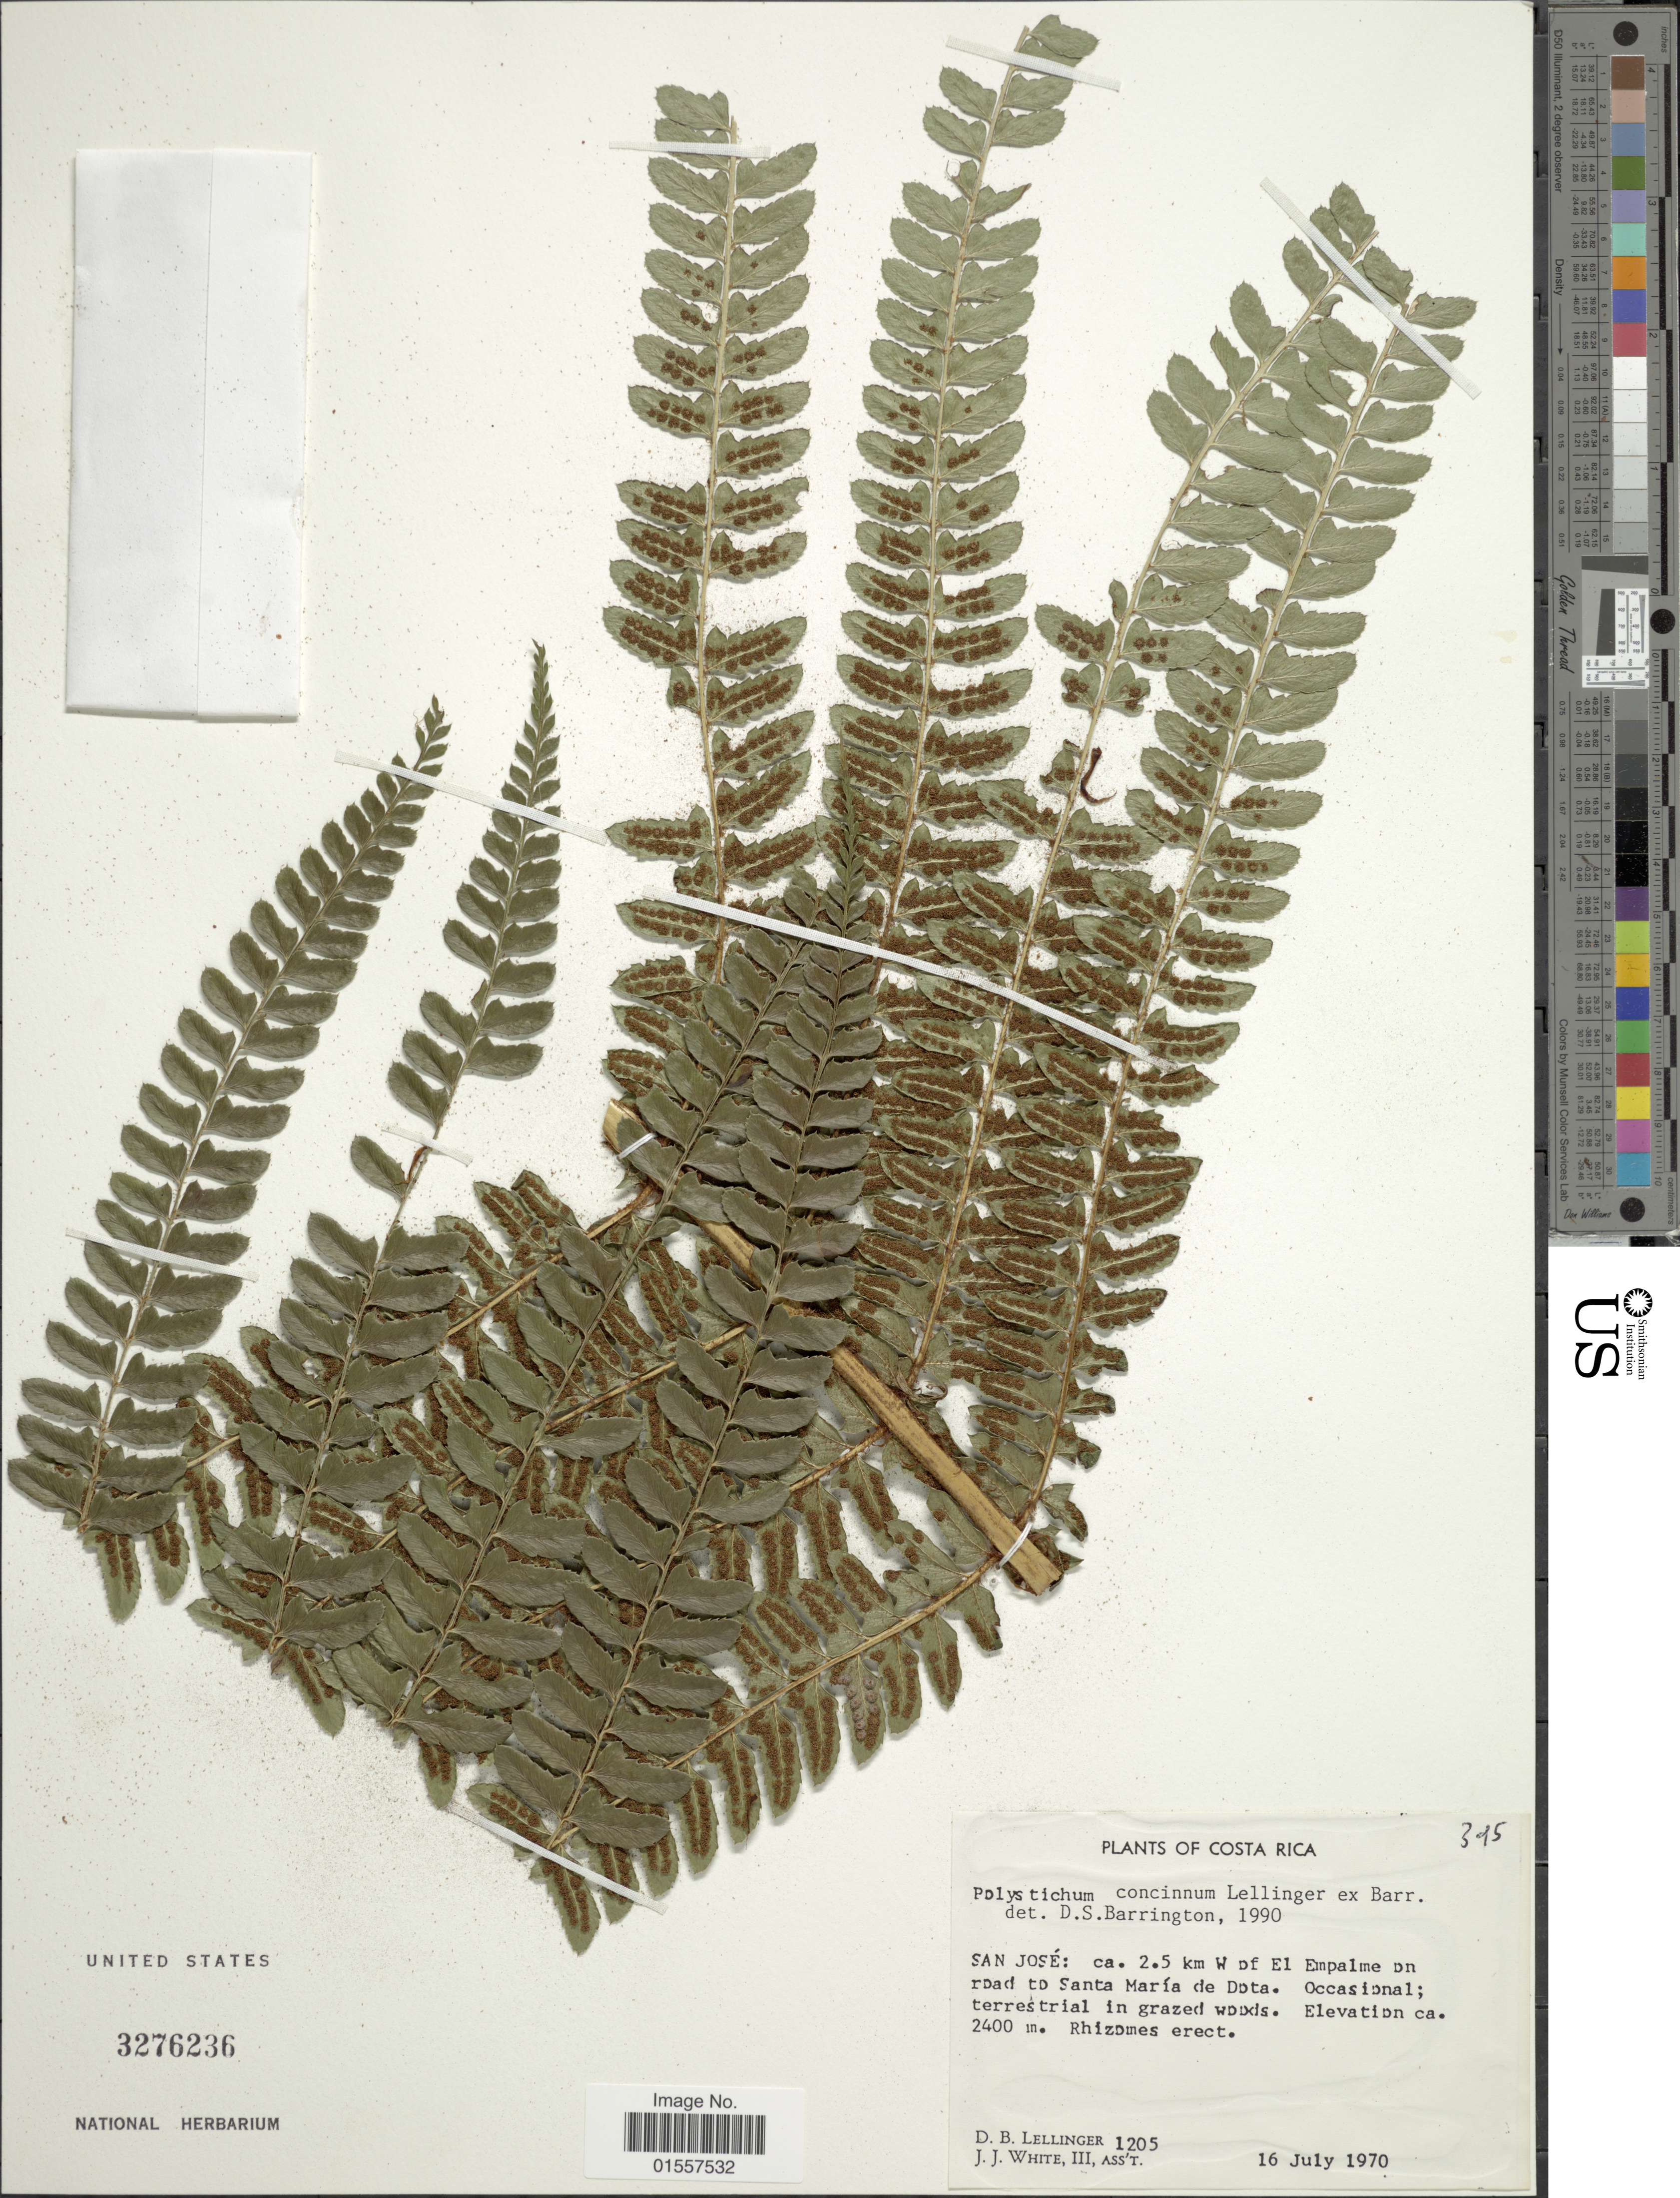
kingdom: Plantae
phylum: Tracheophyta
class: Polypodiopsida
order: Polypodiales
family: Dryopteridaceae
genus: Polystichum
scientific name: Polystichum concinnum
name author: Lellinger ex Barrington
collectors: D. B. Lellinger & J. J. White III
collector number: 1205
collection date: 1970-07-16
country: Costa Rica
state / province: San José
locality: San Jose: ca. 2.5 km W of El Empalme on road to Santa Maria de Dota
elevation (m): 2400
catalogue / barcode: US 3276236